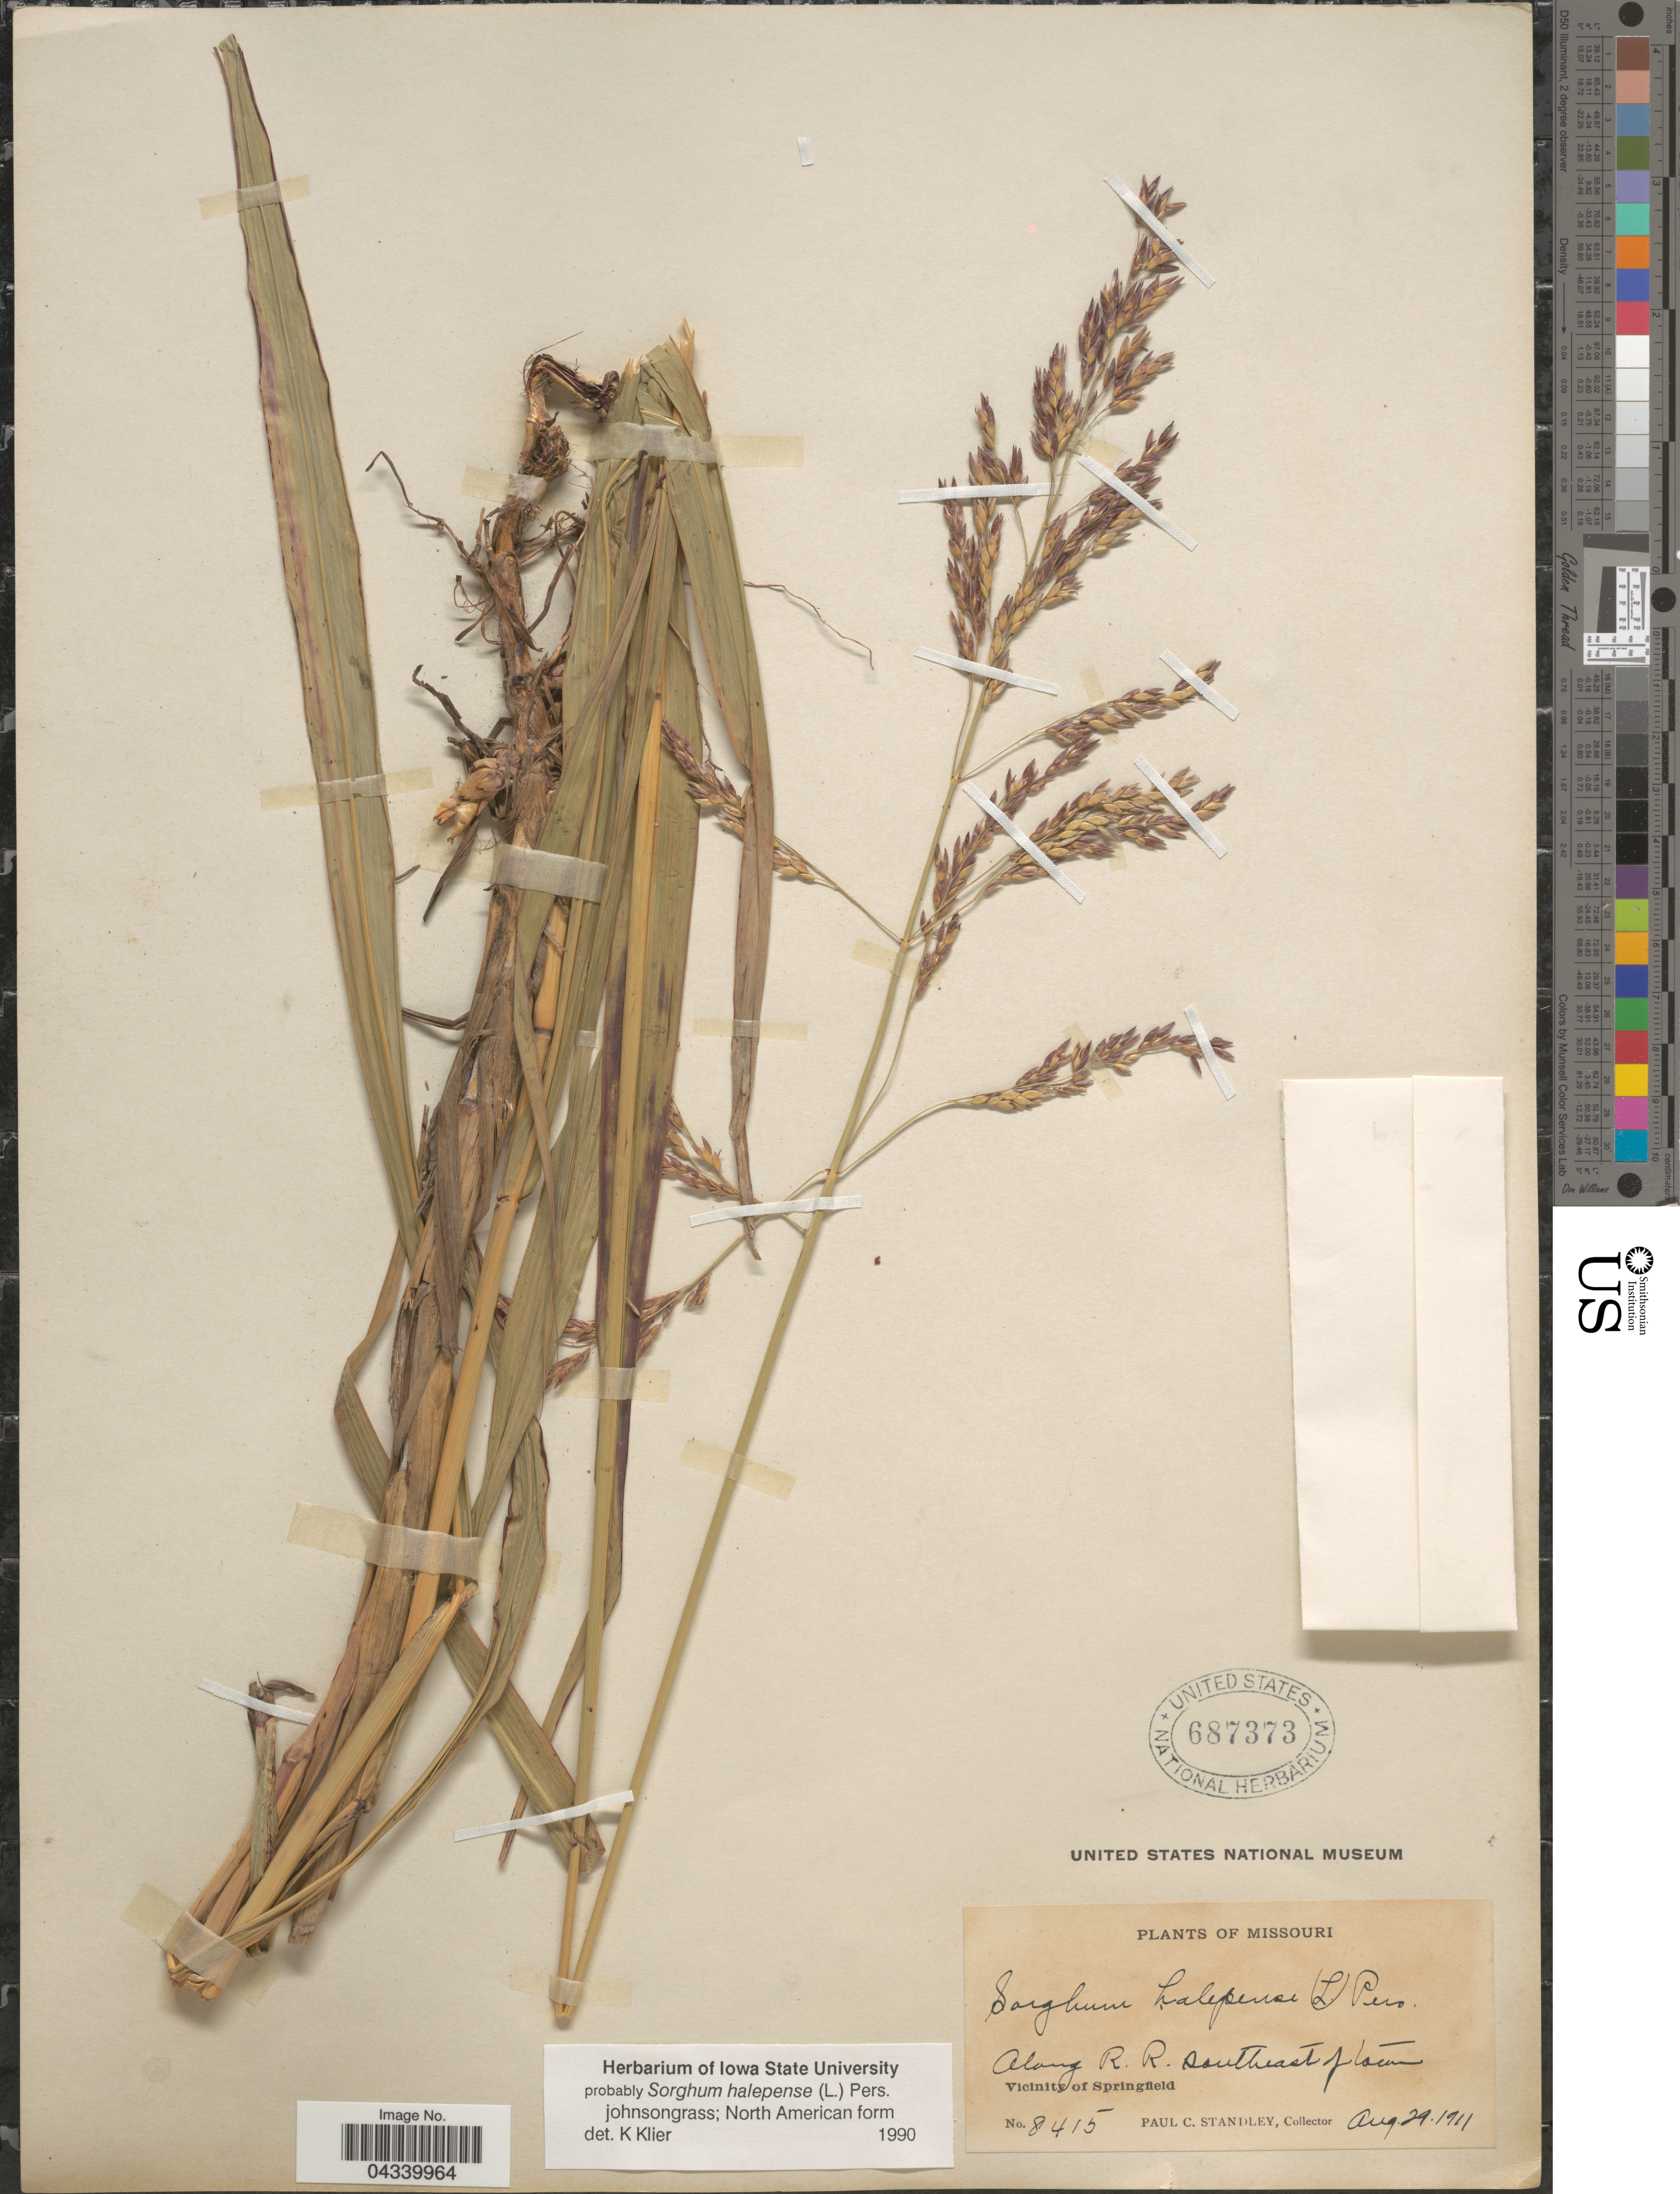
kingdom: Plantae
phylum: Tracheophyta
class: Liliopsida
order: Poales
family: Poaceae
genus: Sorghum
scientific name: Sorghum halepense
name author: (L.) Pers.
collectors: P. C. Standley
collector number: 8415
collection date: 1911-08-29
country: United States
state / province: Missouri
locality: Along R. R. southeast of town. Vicinity of Springfield.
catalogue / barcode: US 687373